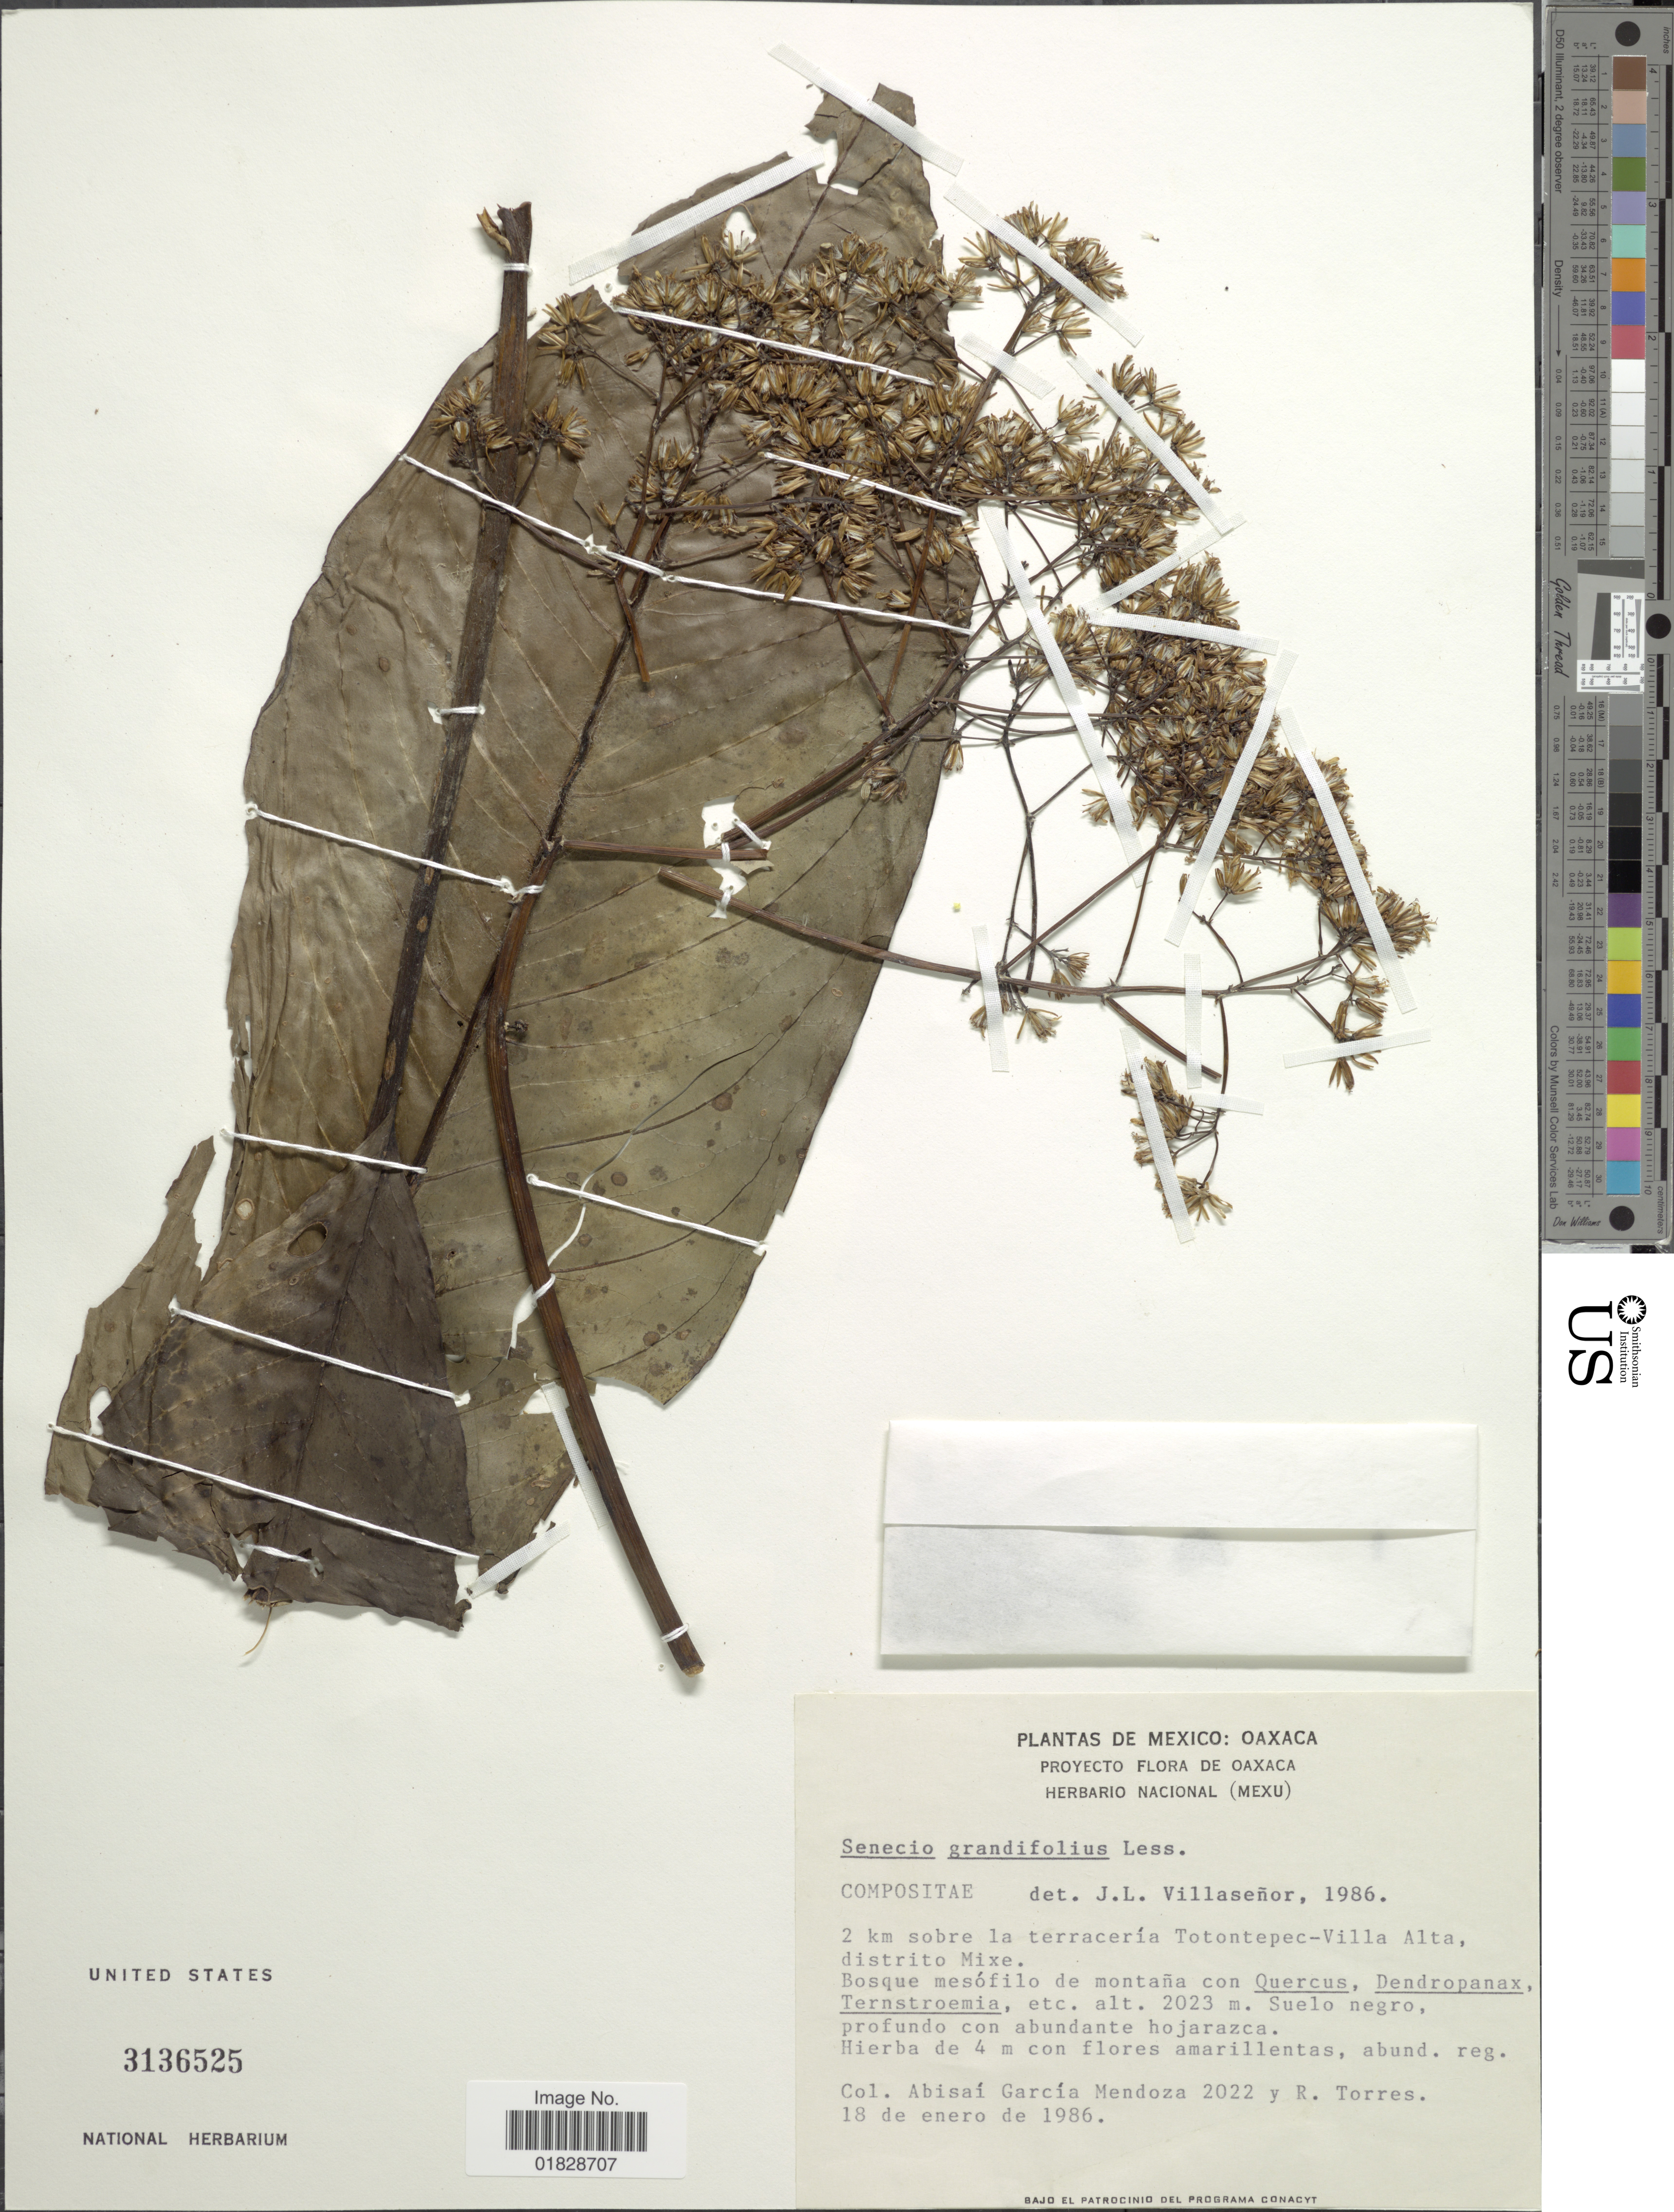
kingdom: Plantae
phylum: Tracheophyta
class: Magnoliopsida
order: Asterales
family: Asteraceae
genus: Telanthophora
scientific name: Telanthophora grandifolia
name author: (Less.) H. Rob. & Brettell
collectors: A. García M. & R. Torres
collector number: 2022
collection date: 1986-01-18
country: Mexico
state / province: Oaxaca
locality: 2 km sobre la terracería Totontepec-Vila Alta, distrito Mixe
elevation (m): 2023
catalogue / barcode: US 3136525